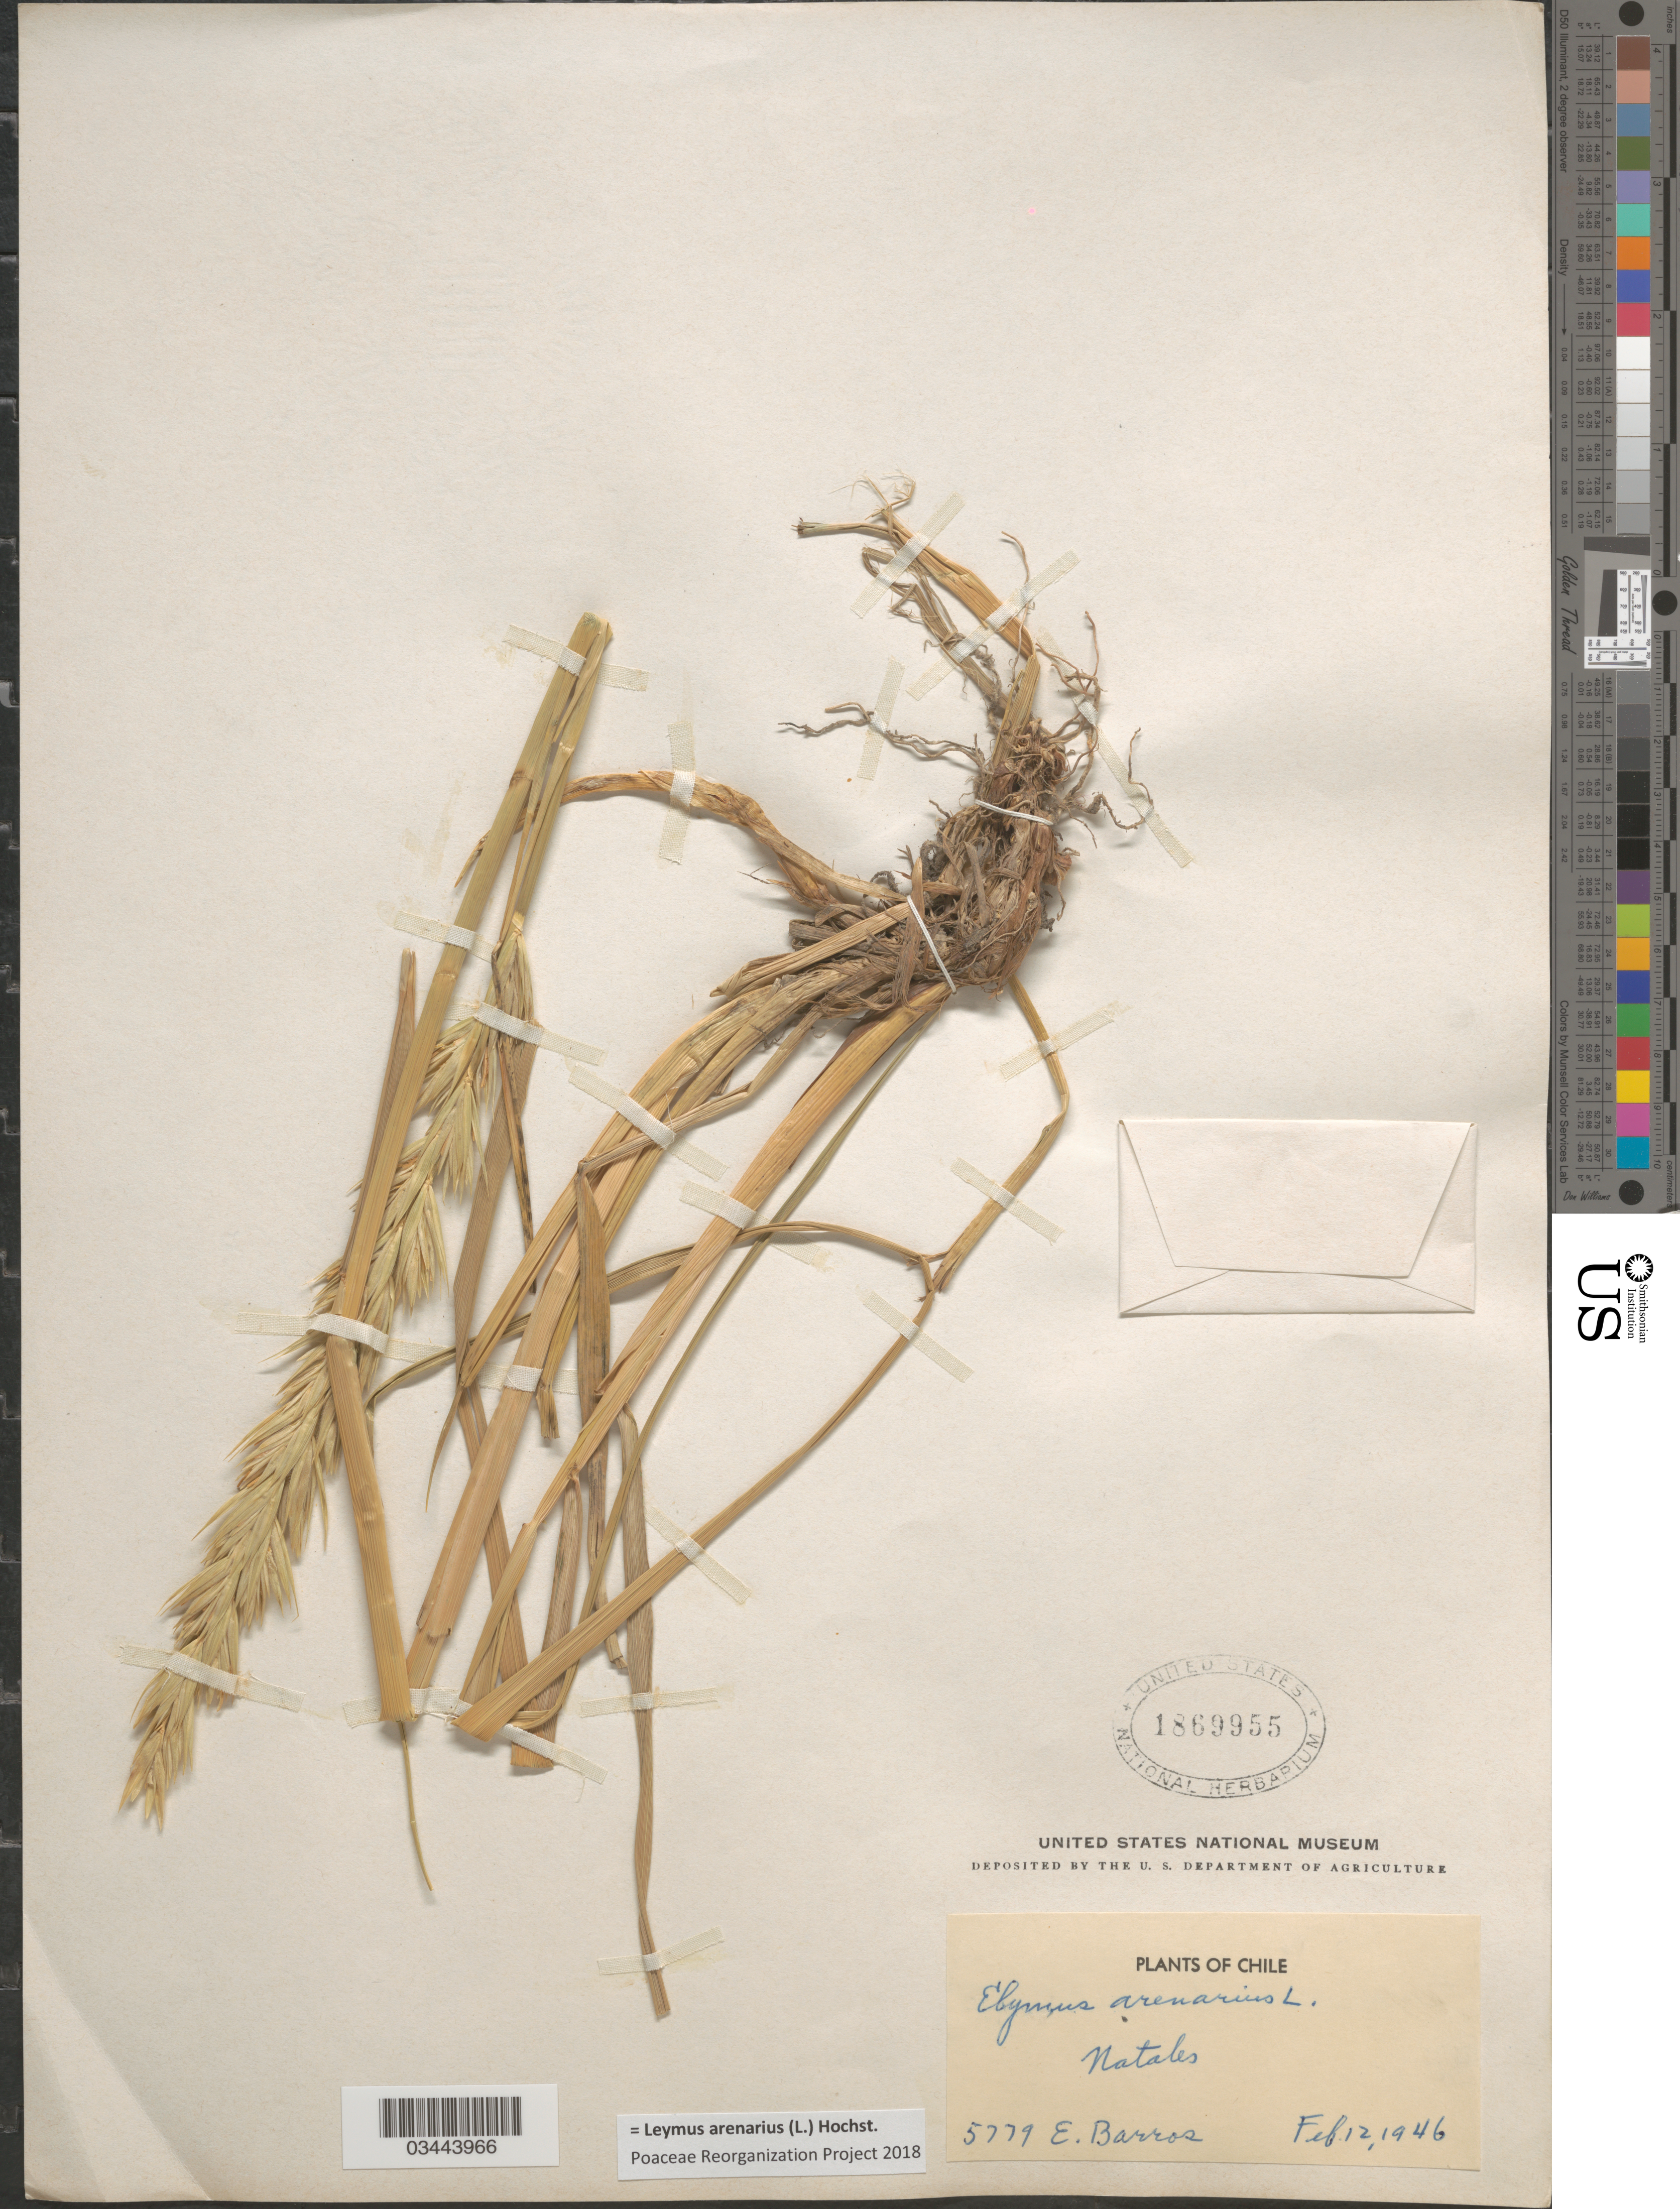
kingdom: Plantae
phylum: Tracheophyta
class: Liliopsida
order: Poales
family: Poaceae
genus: Leymus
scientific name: Leymus arenarius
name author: (L.) Hochst.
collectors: E. Barros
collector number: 5779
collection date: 1946-02-12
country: Chile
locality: Natales.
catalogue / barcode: US 1869955